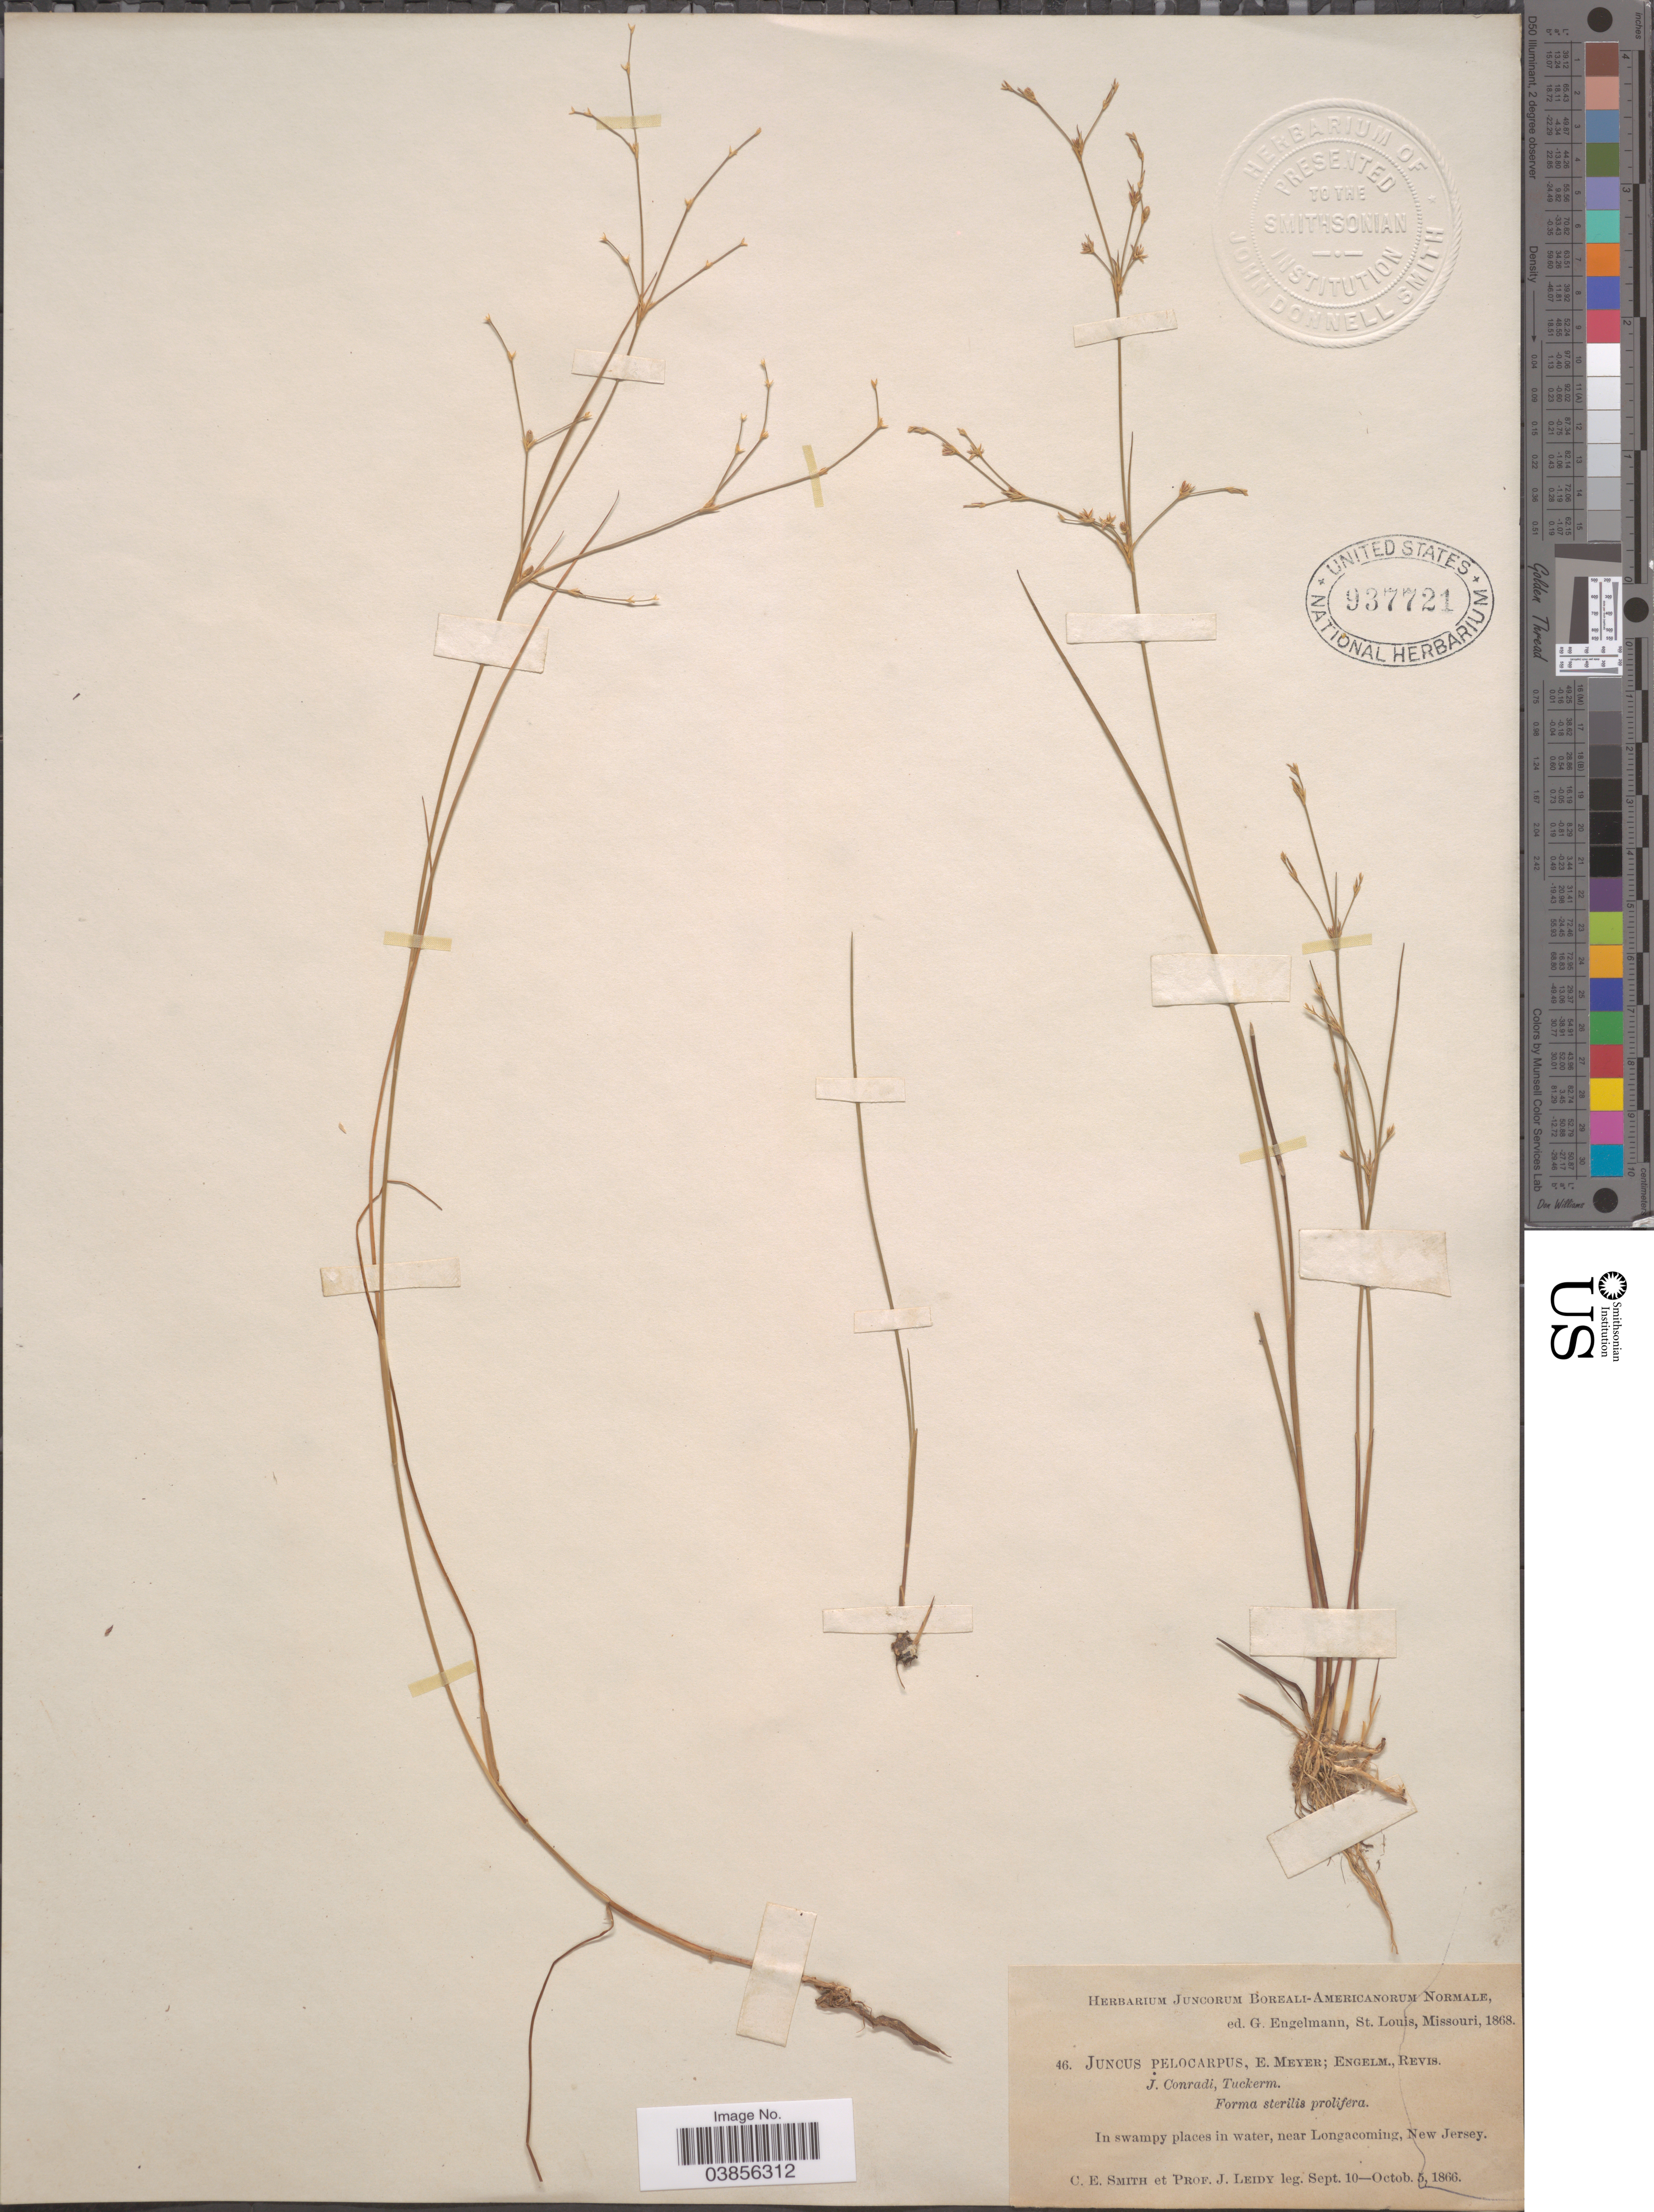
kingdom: Plantae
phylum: Tracheophyta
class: Liliopsida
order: Poales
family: Juncaceae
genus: Juncus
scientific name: Juncus pelocarpus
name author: E. Mey.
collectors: C. E. Smith Jr. & J. Leidy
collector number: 46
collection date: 1866-09-10/1866-10-05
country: United States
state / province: New Jersey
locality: Near Longacoming.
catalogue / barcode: US 937721